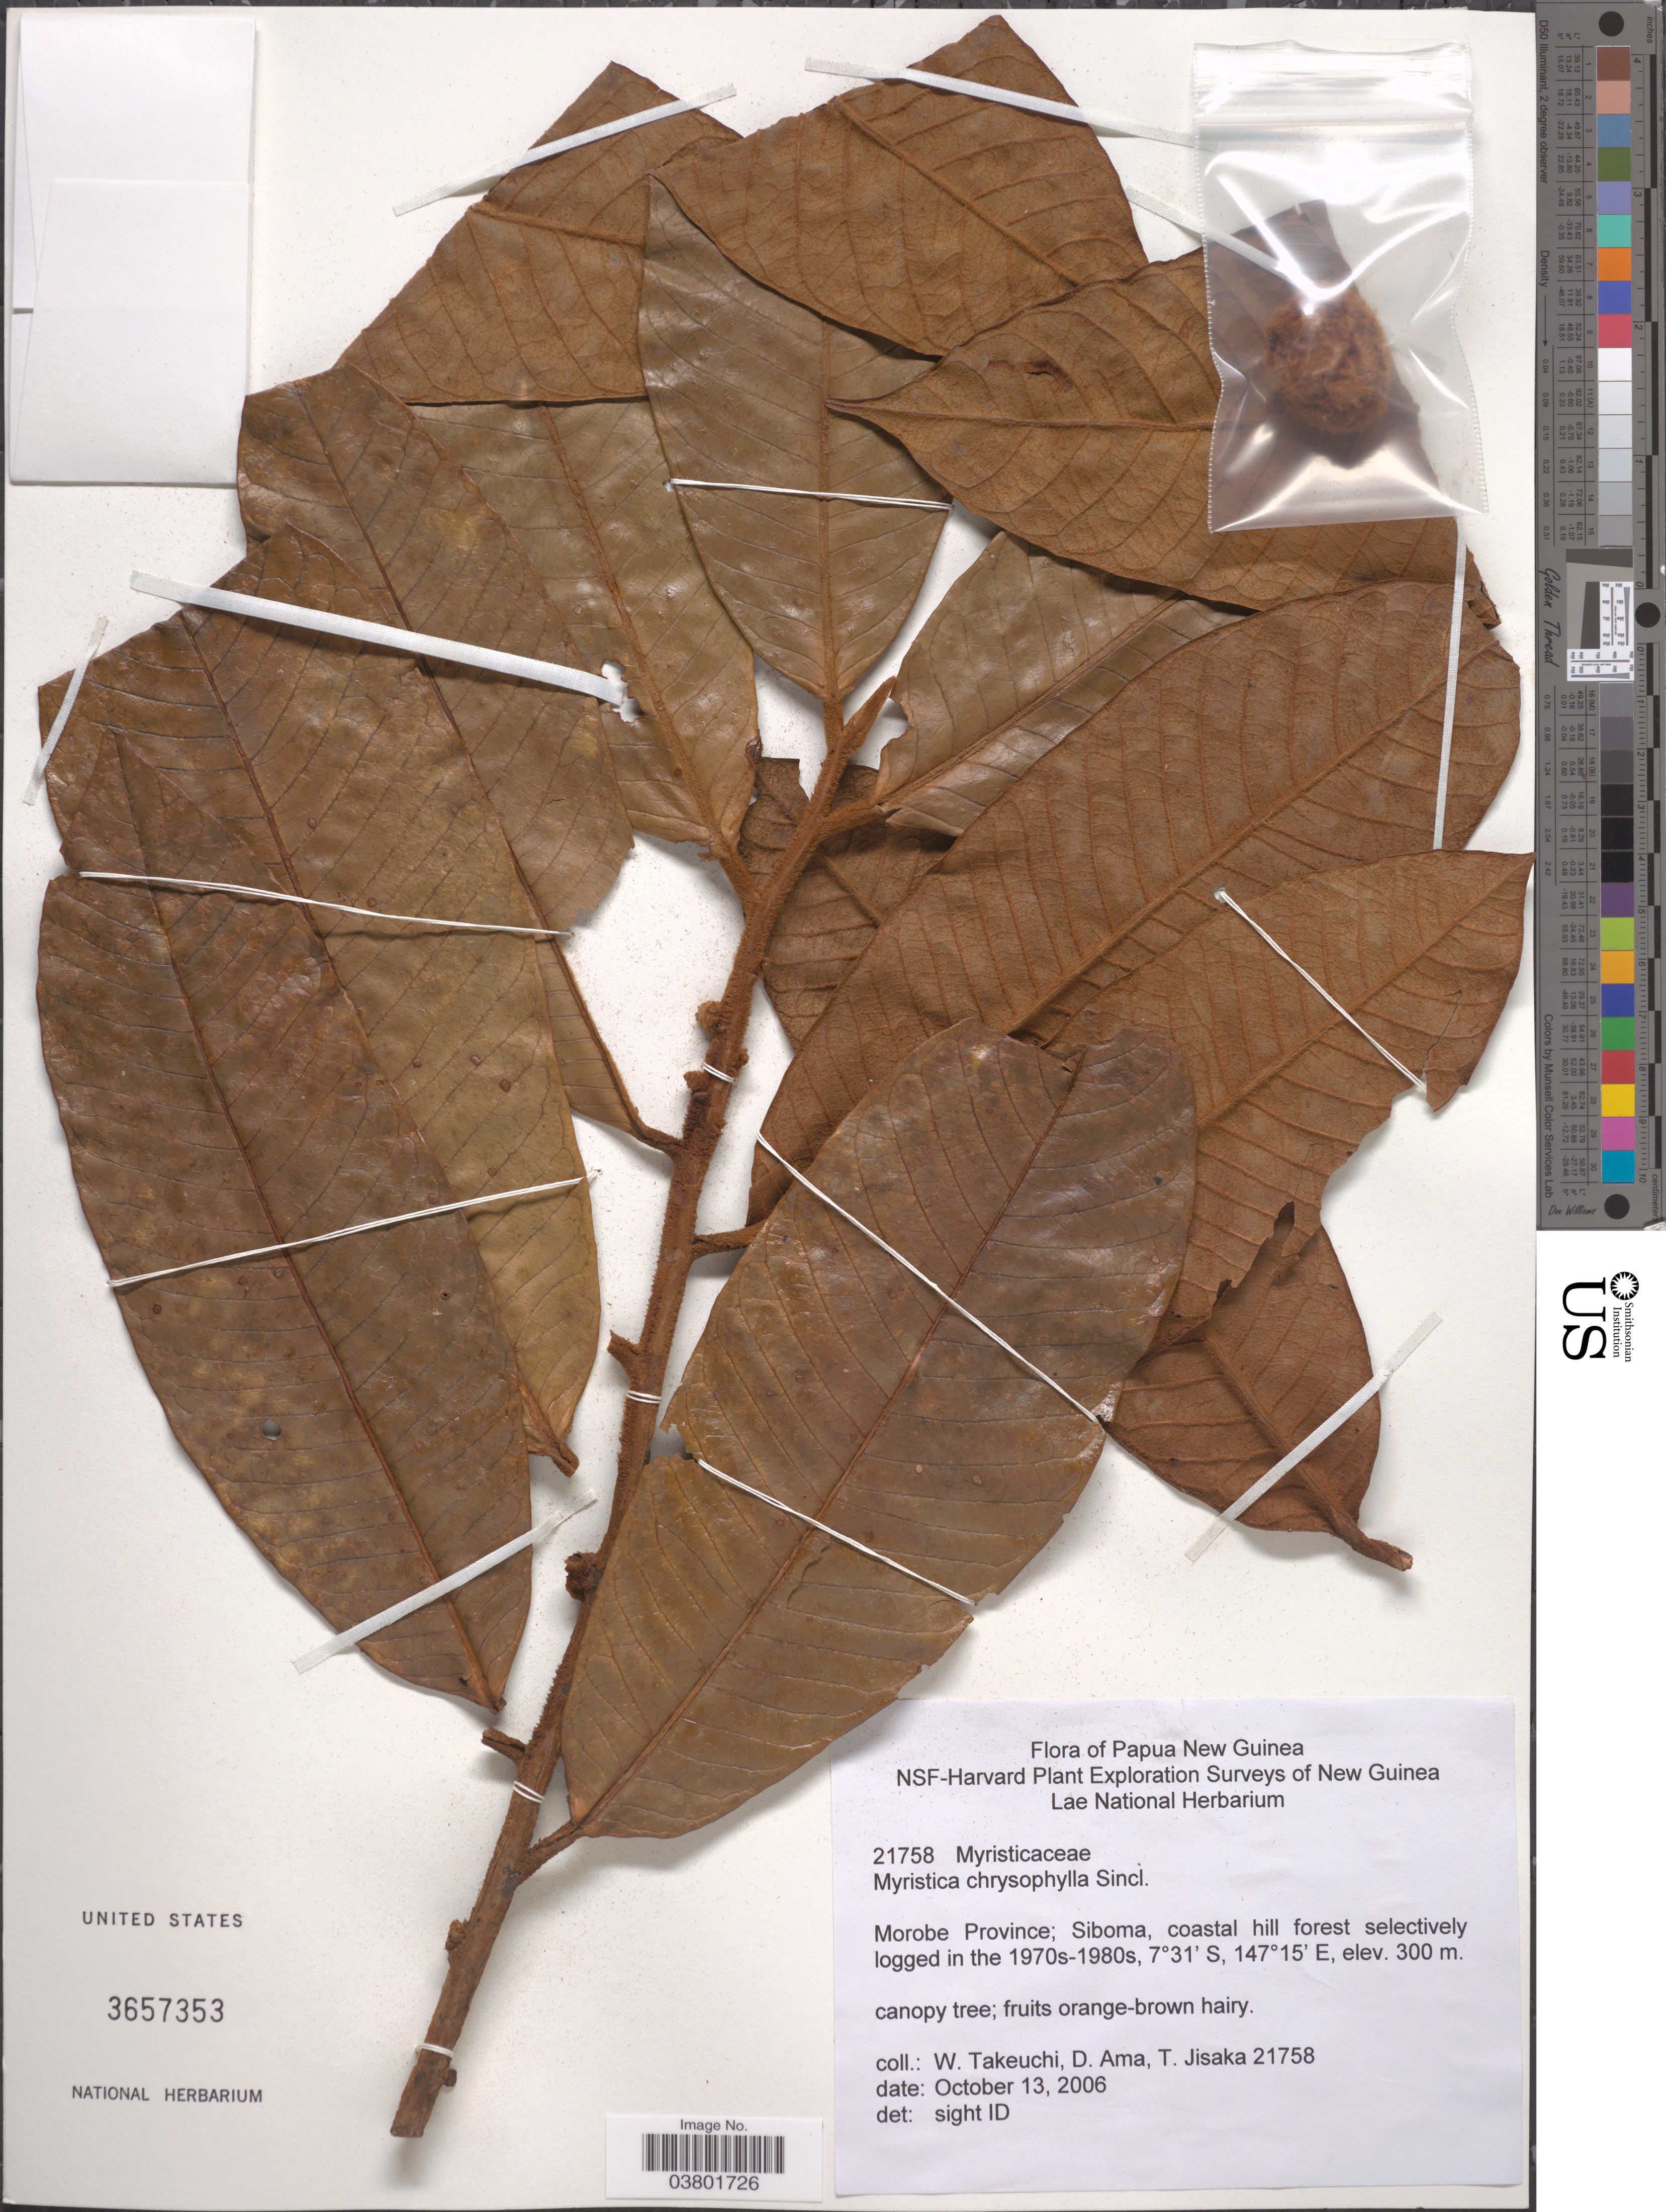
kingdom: Plantae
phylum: Tracheophyta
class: Magnoliopsida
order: Magnoliales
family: Myristicaceae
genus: Myristica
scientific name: Myristica chrysophylla var. chrysophylla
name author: J. Sinclair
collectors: W. Takeuchi, D. Ama & T. Jisaka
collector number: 21758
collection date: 2006-10-13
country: Papua New Guinea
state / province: Morobe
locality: Siboma, coastal hill forest selectively logged in the 1970s-1980s.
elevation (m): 300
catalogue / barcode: US 3657353